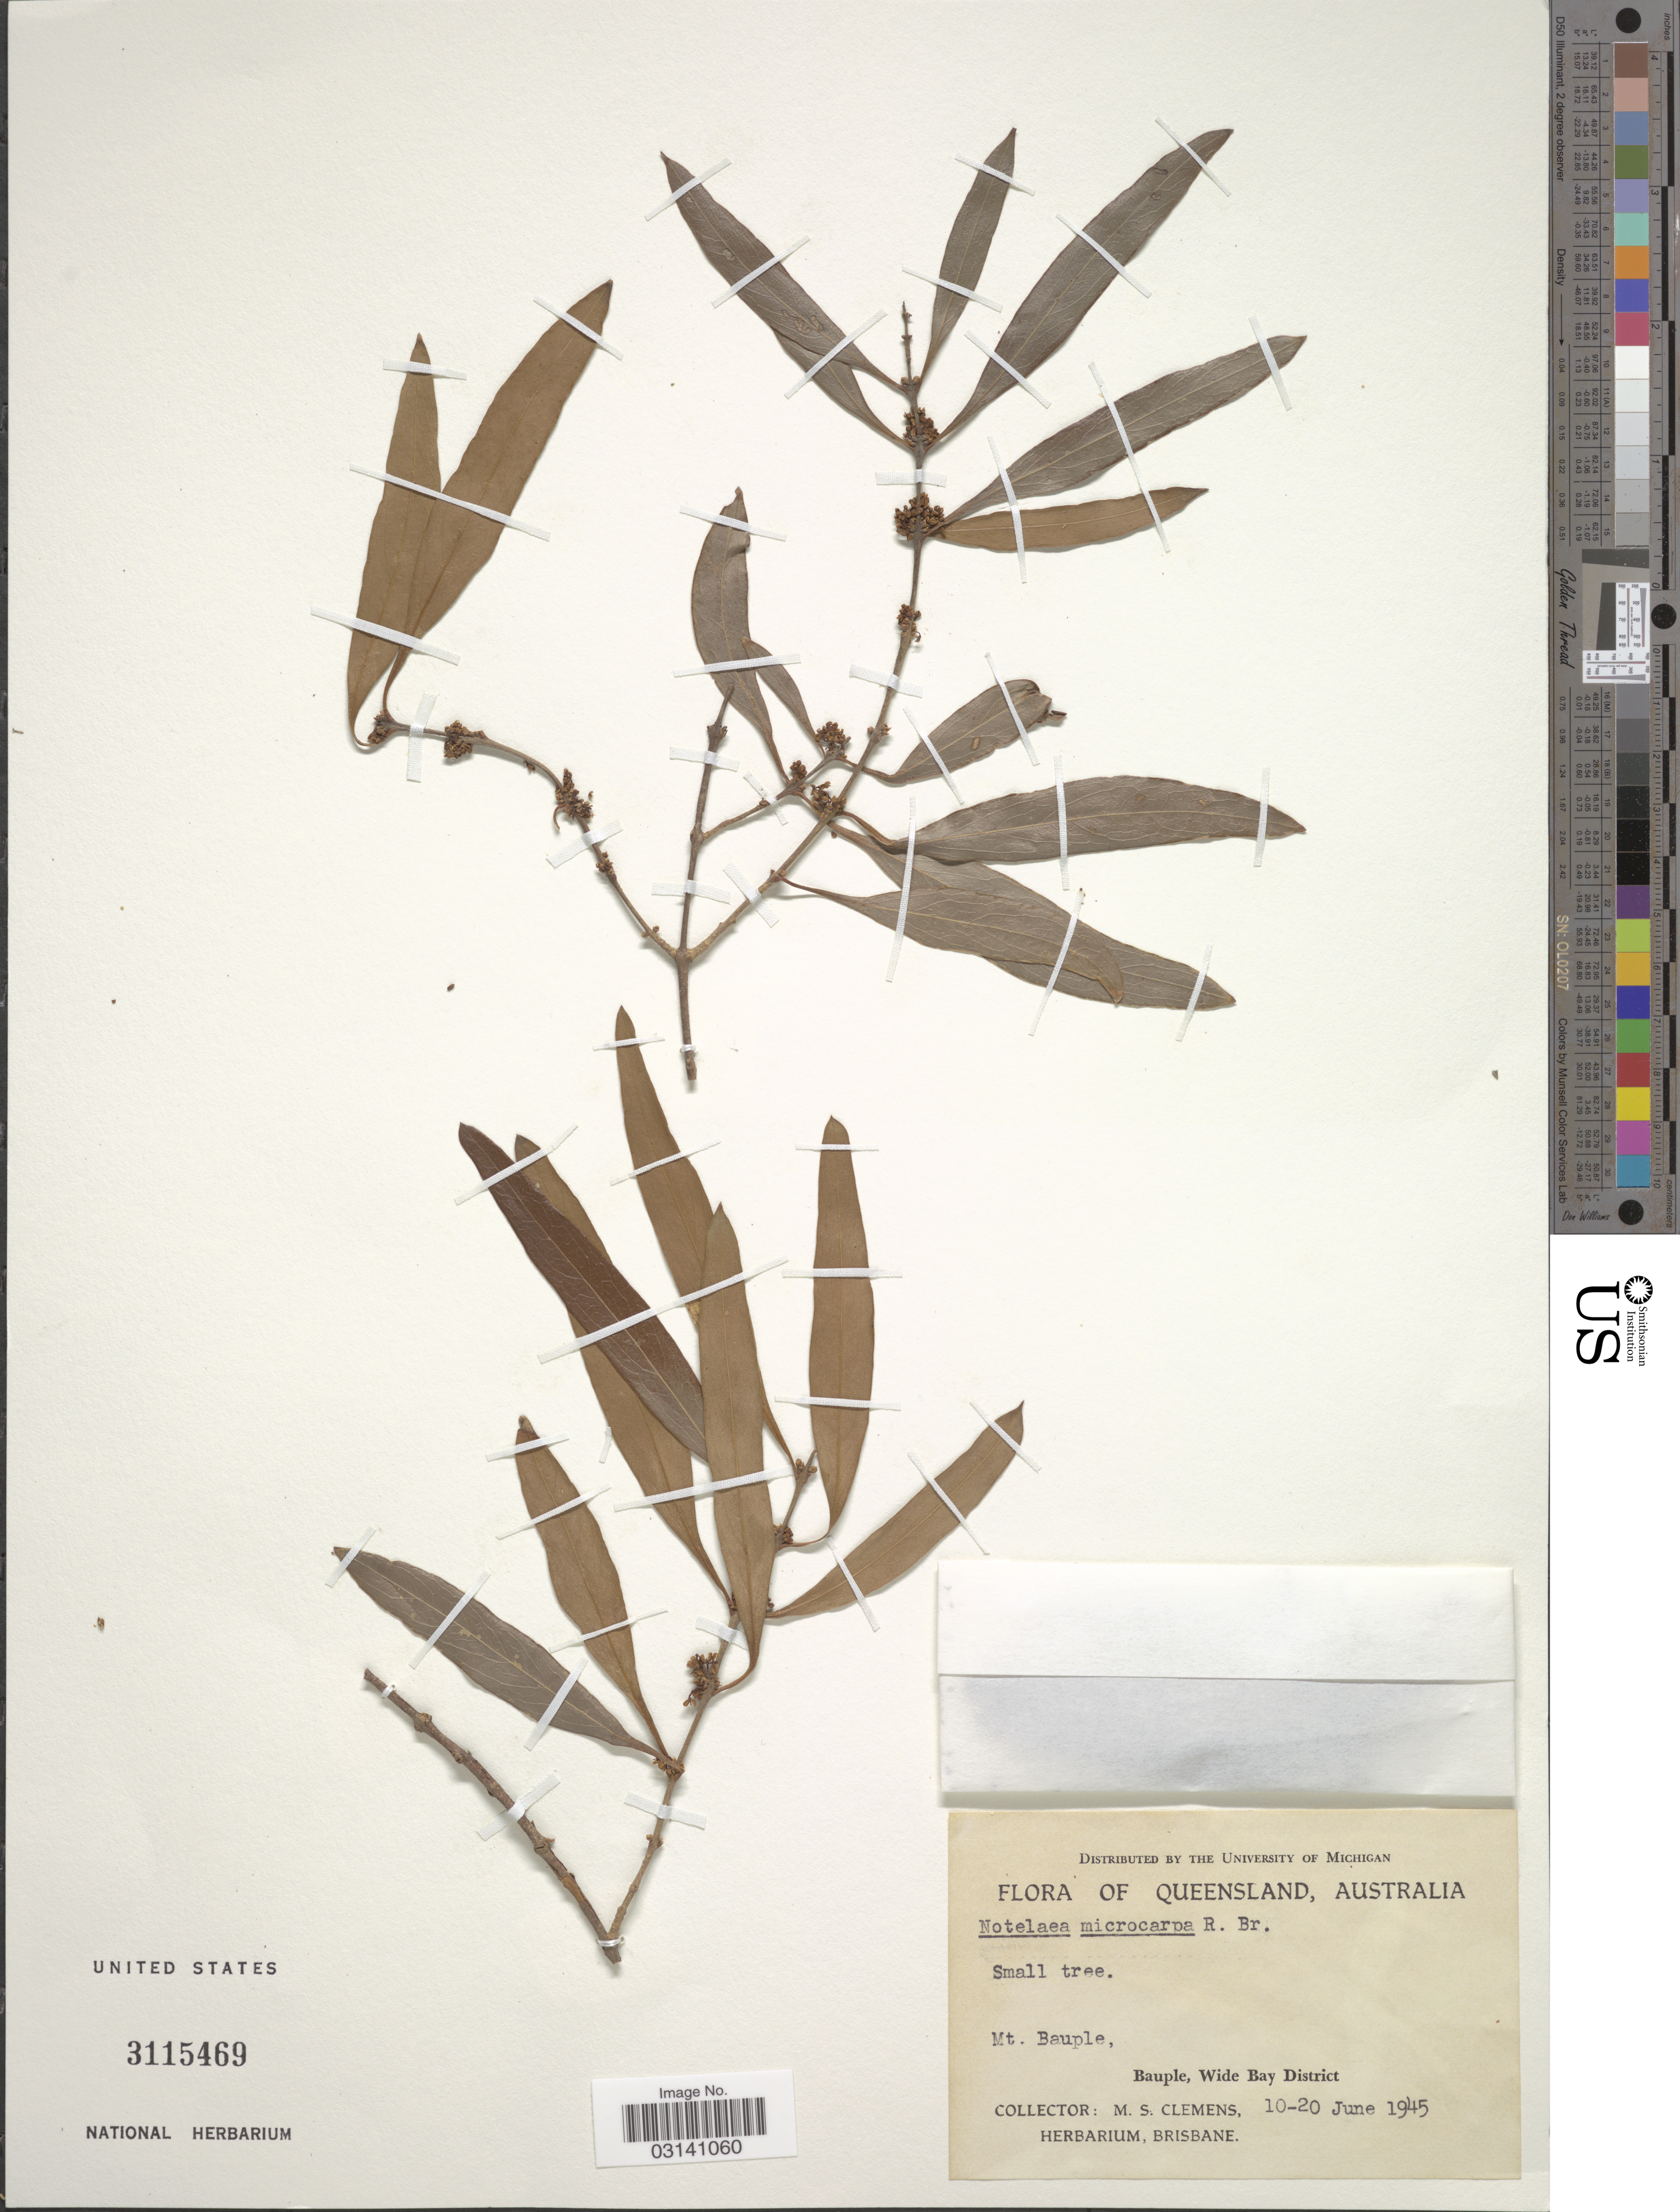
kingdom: Plantae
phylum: Tracheophyta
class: Magnoliopsida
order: Lamiales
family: Oleaceae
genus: Notelaea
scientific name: Notelaea microcarpa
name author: R. Br.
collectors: M. S. Clemens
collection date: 1945-06-10/1945-06-20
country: Australia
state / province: Queensland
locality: Mt. Bauple, Bauple, Wide Bay District.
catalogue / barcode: US 3115469